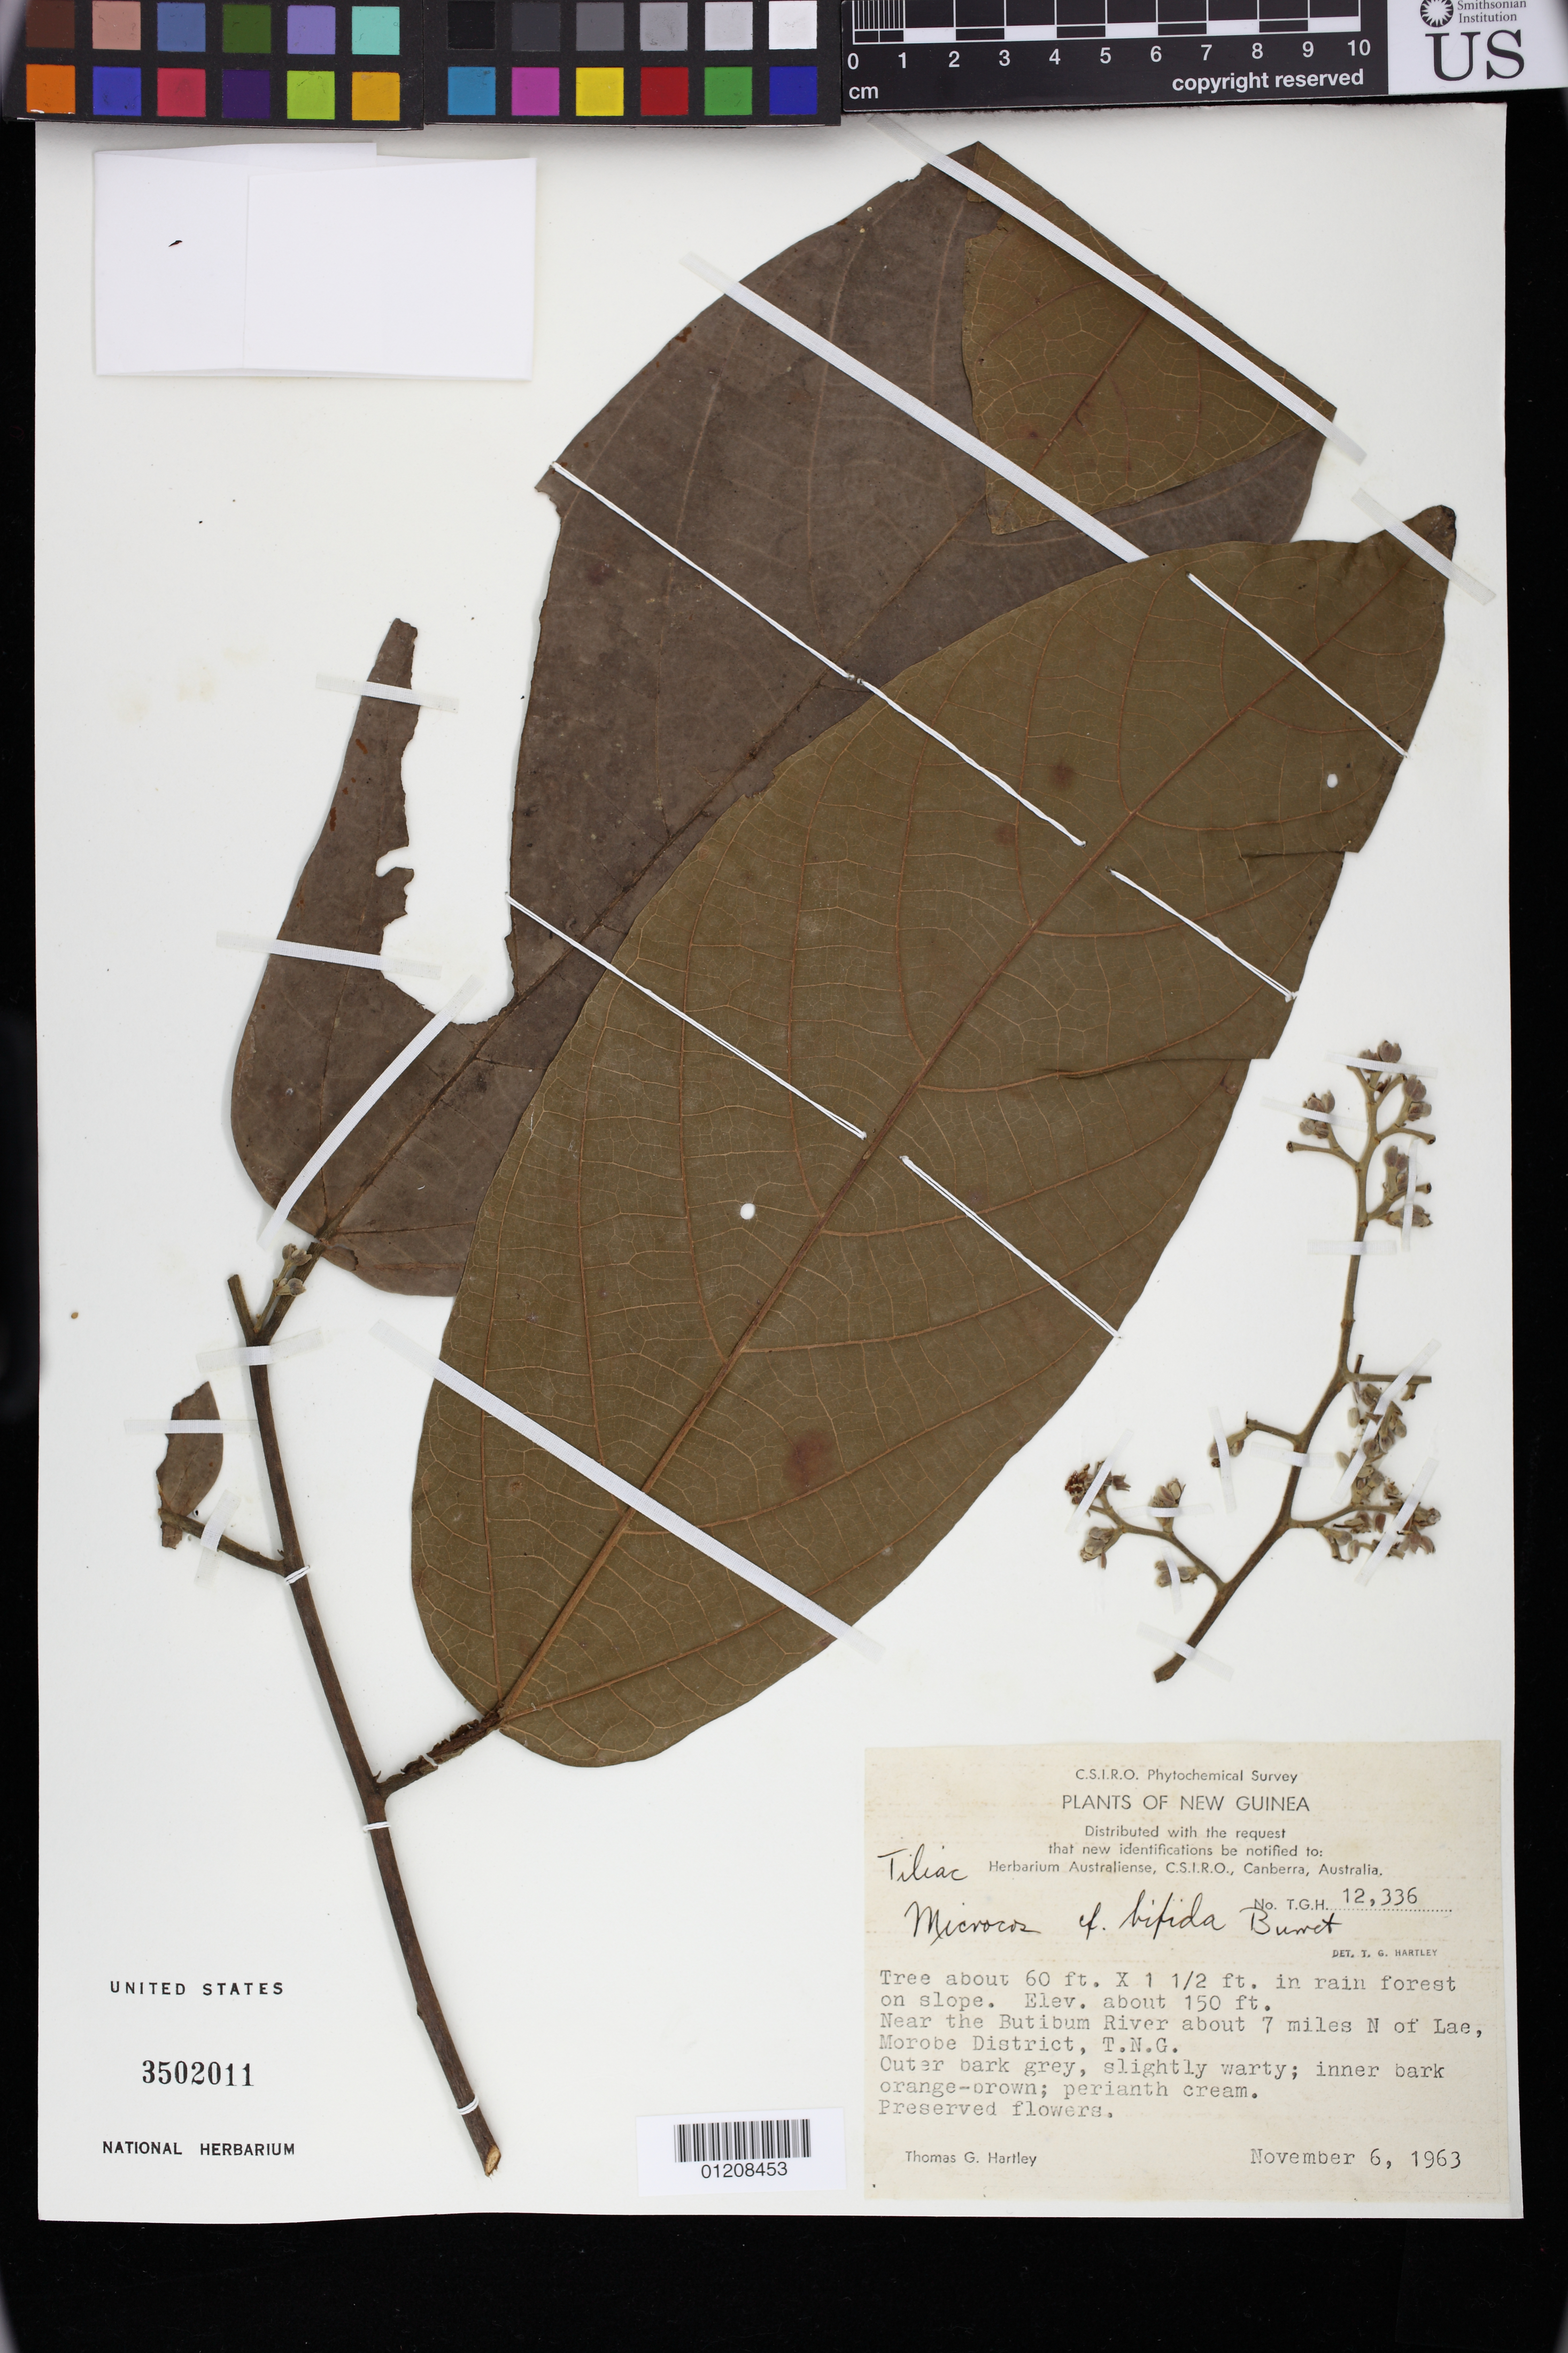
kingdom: Plantae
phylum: Tracheophyta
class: Magnoliopsida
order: Malvales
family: Malvaceae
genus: Microcos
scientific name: Microcos bifida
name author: Burret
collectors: T. G. Hartley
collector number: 12,336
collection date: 1963-11-06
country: Papua New Guinea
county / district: Morobe district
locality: Tree about 60 ft. X 1 1/2 ft. in rain forest on slope.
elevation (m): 46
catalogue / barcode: US 3502011